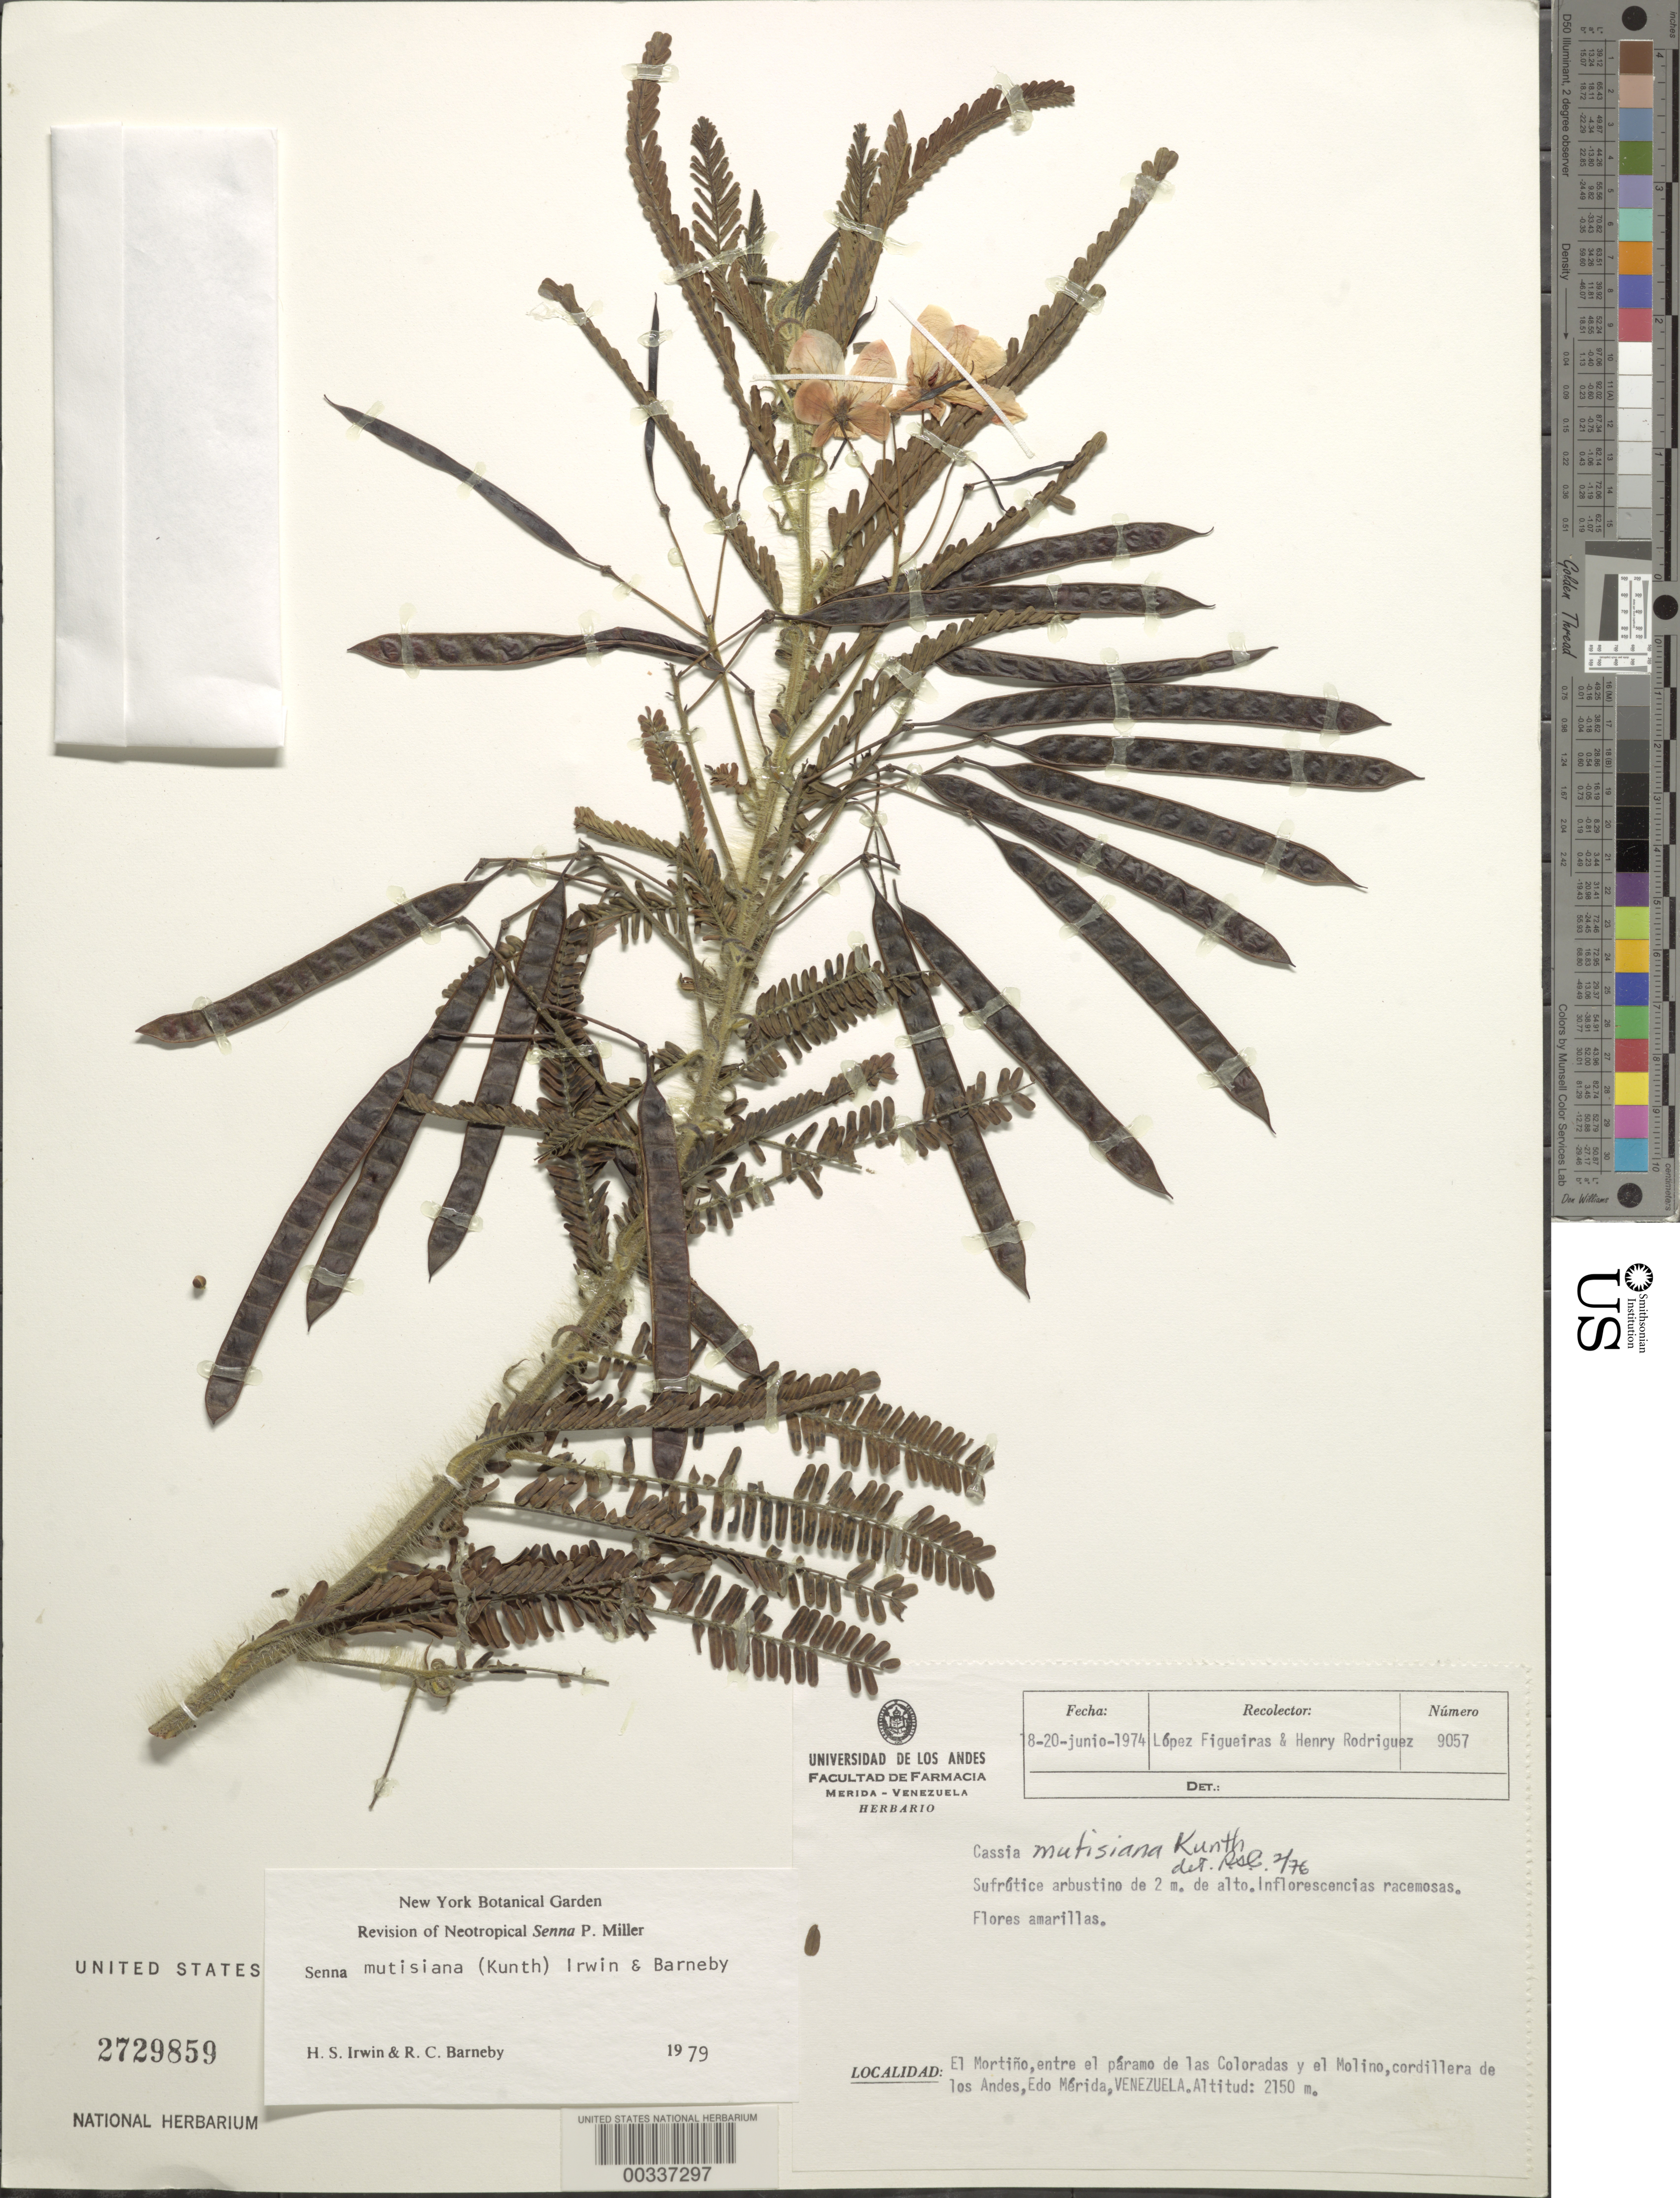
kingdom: Plantae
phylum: Tracheophyta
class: Magnoliopsida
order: Fabales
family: Fabaceae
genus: Senna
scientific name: Senna mutisiana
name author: (Kunth) H.S. Irwin & Barneby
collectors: L. Ligueiras & H. Rodriguez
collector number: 9057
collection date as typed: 18 Jun 1974 to 20 Jun 1974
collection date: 1974-06-18/1974-06-20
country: Venezuela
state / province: Mérida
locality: El mortino, between the paramo de las coloradas and molino, cordillera de los andes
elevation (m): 2150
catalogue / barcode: US 2729859